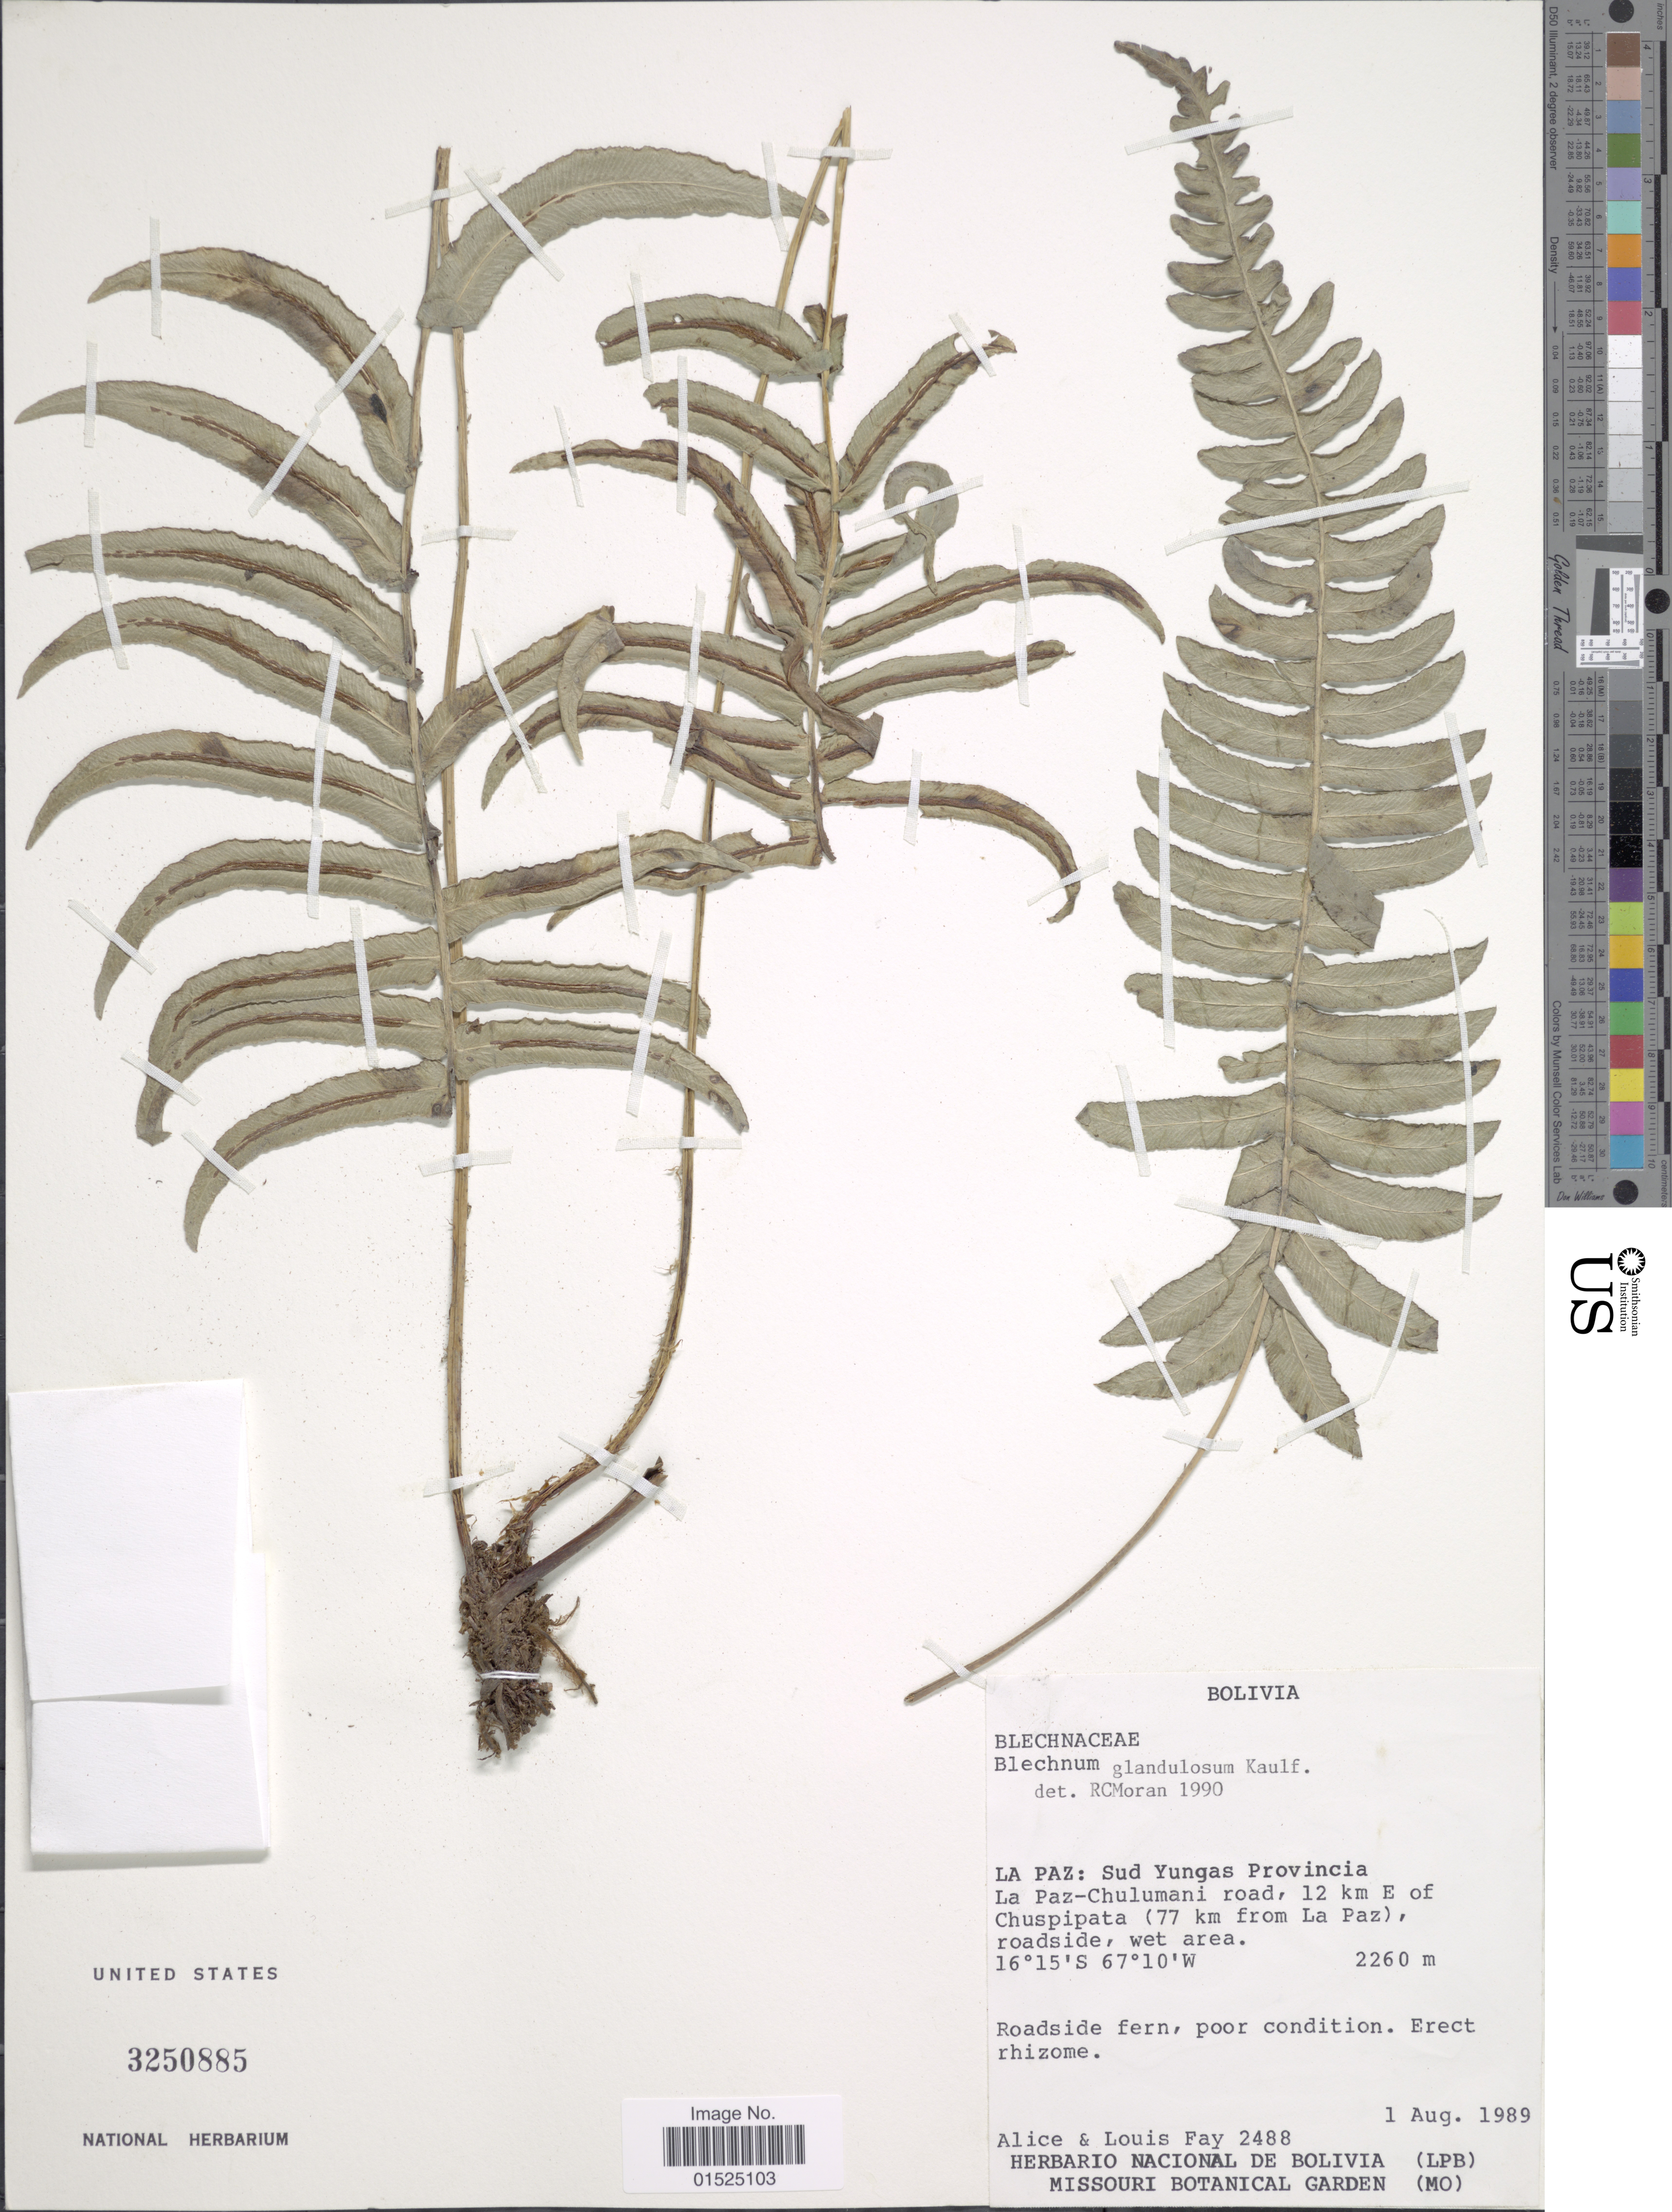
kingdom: Plantae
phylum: Tracheophyta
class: Polypodiopsida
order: Polypodiales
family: Blechnaceae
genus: Blechnum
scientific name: Blechnum appendiculatum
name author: Willd.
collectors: A. Fay & L. Fay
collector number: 2488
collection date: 1989-08-01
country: Bolivia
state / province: La Paz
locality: Sud Yungas Provincia, La Paz- Chulumani road, 12 km e of Chuspipata (77 km from La Paz), roadside. wet area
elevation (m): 2260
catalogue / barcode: US 3250885